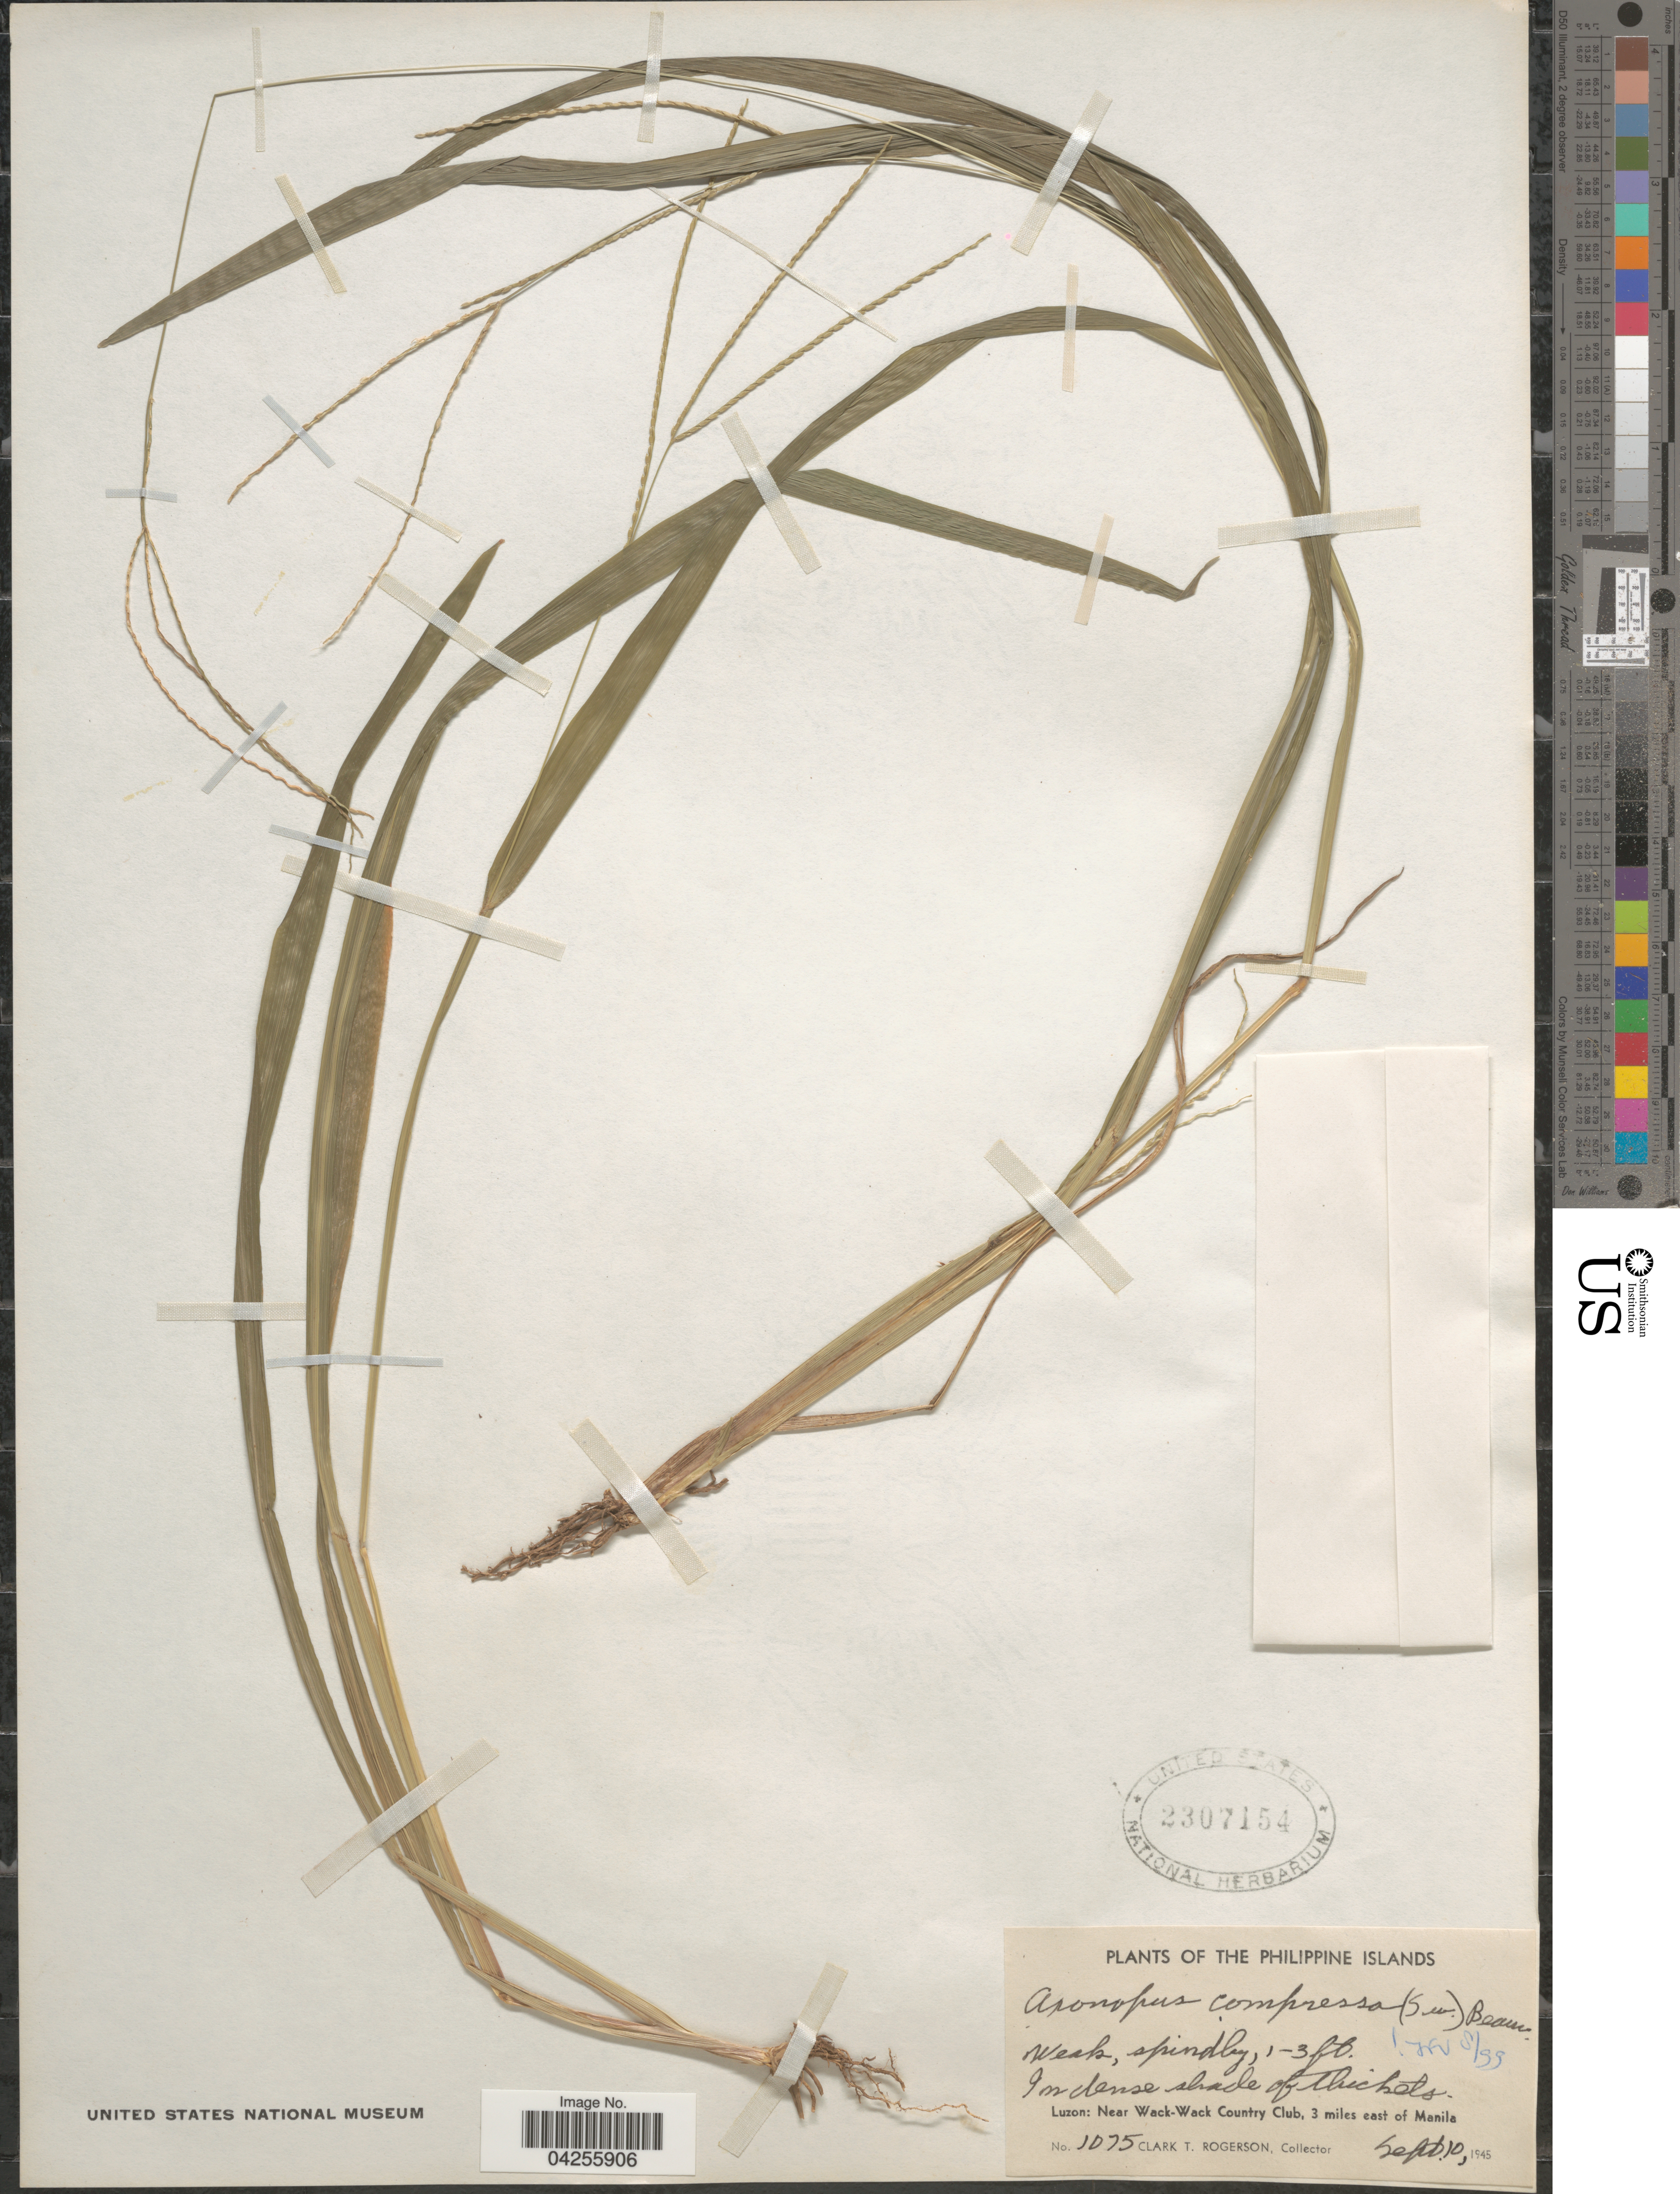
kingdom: Plantae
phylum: Tracheophyta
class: Liliopsida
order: Poales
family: Poaceae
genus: Axonopus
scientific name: Axonopus compressus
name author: (Sw.) P. Beauv.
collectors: C. Rogerson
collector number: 1075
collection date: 1945-09-10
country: Philippines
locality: The Philippine Islands. In dense shade of thickets. Luzon: Near Wack-Wack Country Club, 3 miles east of Manila.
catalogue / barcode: US 2307154